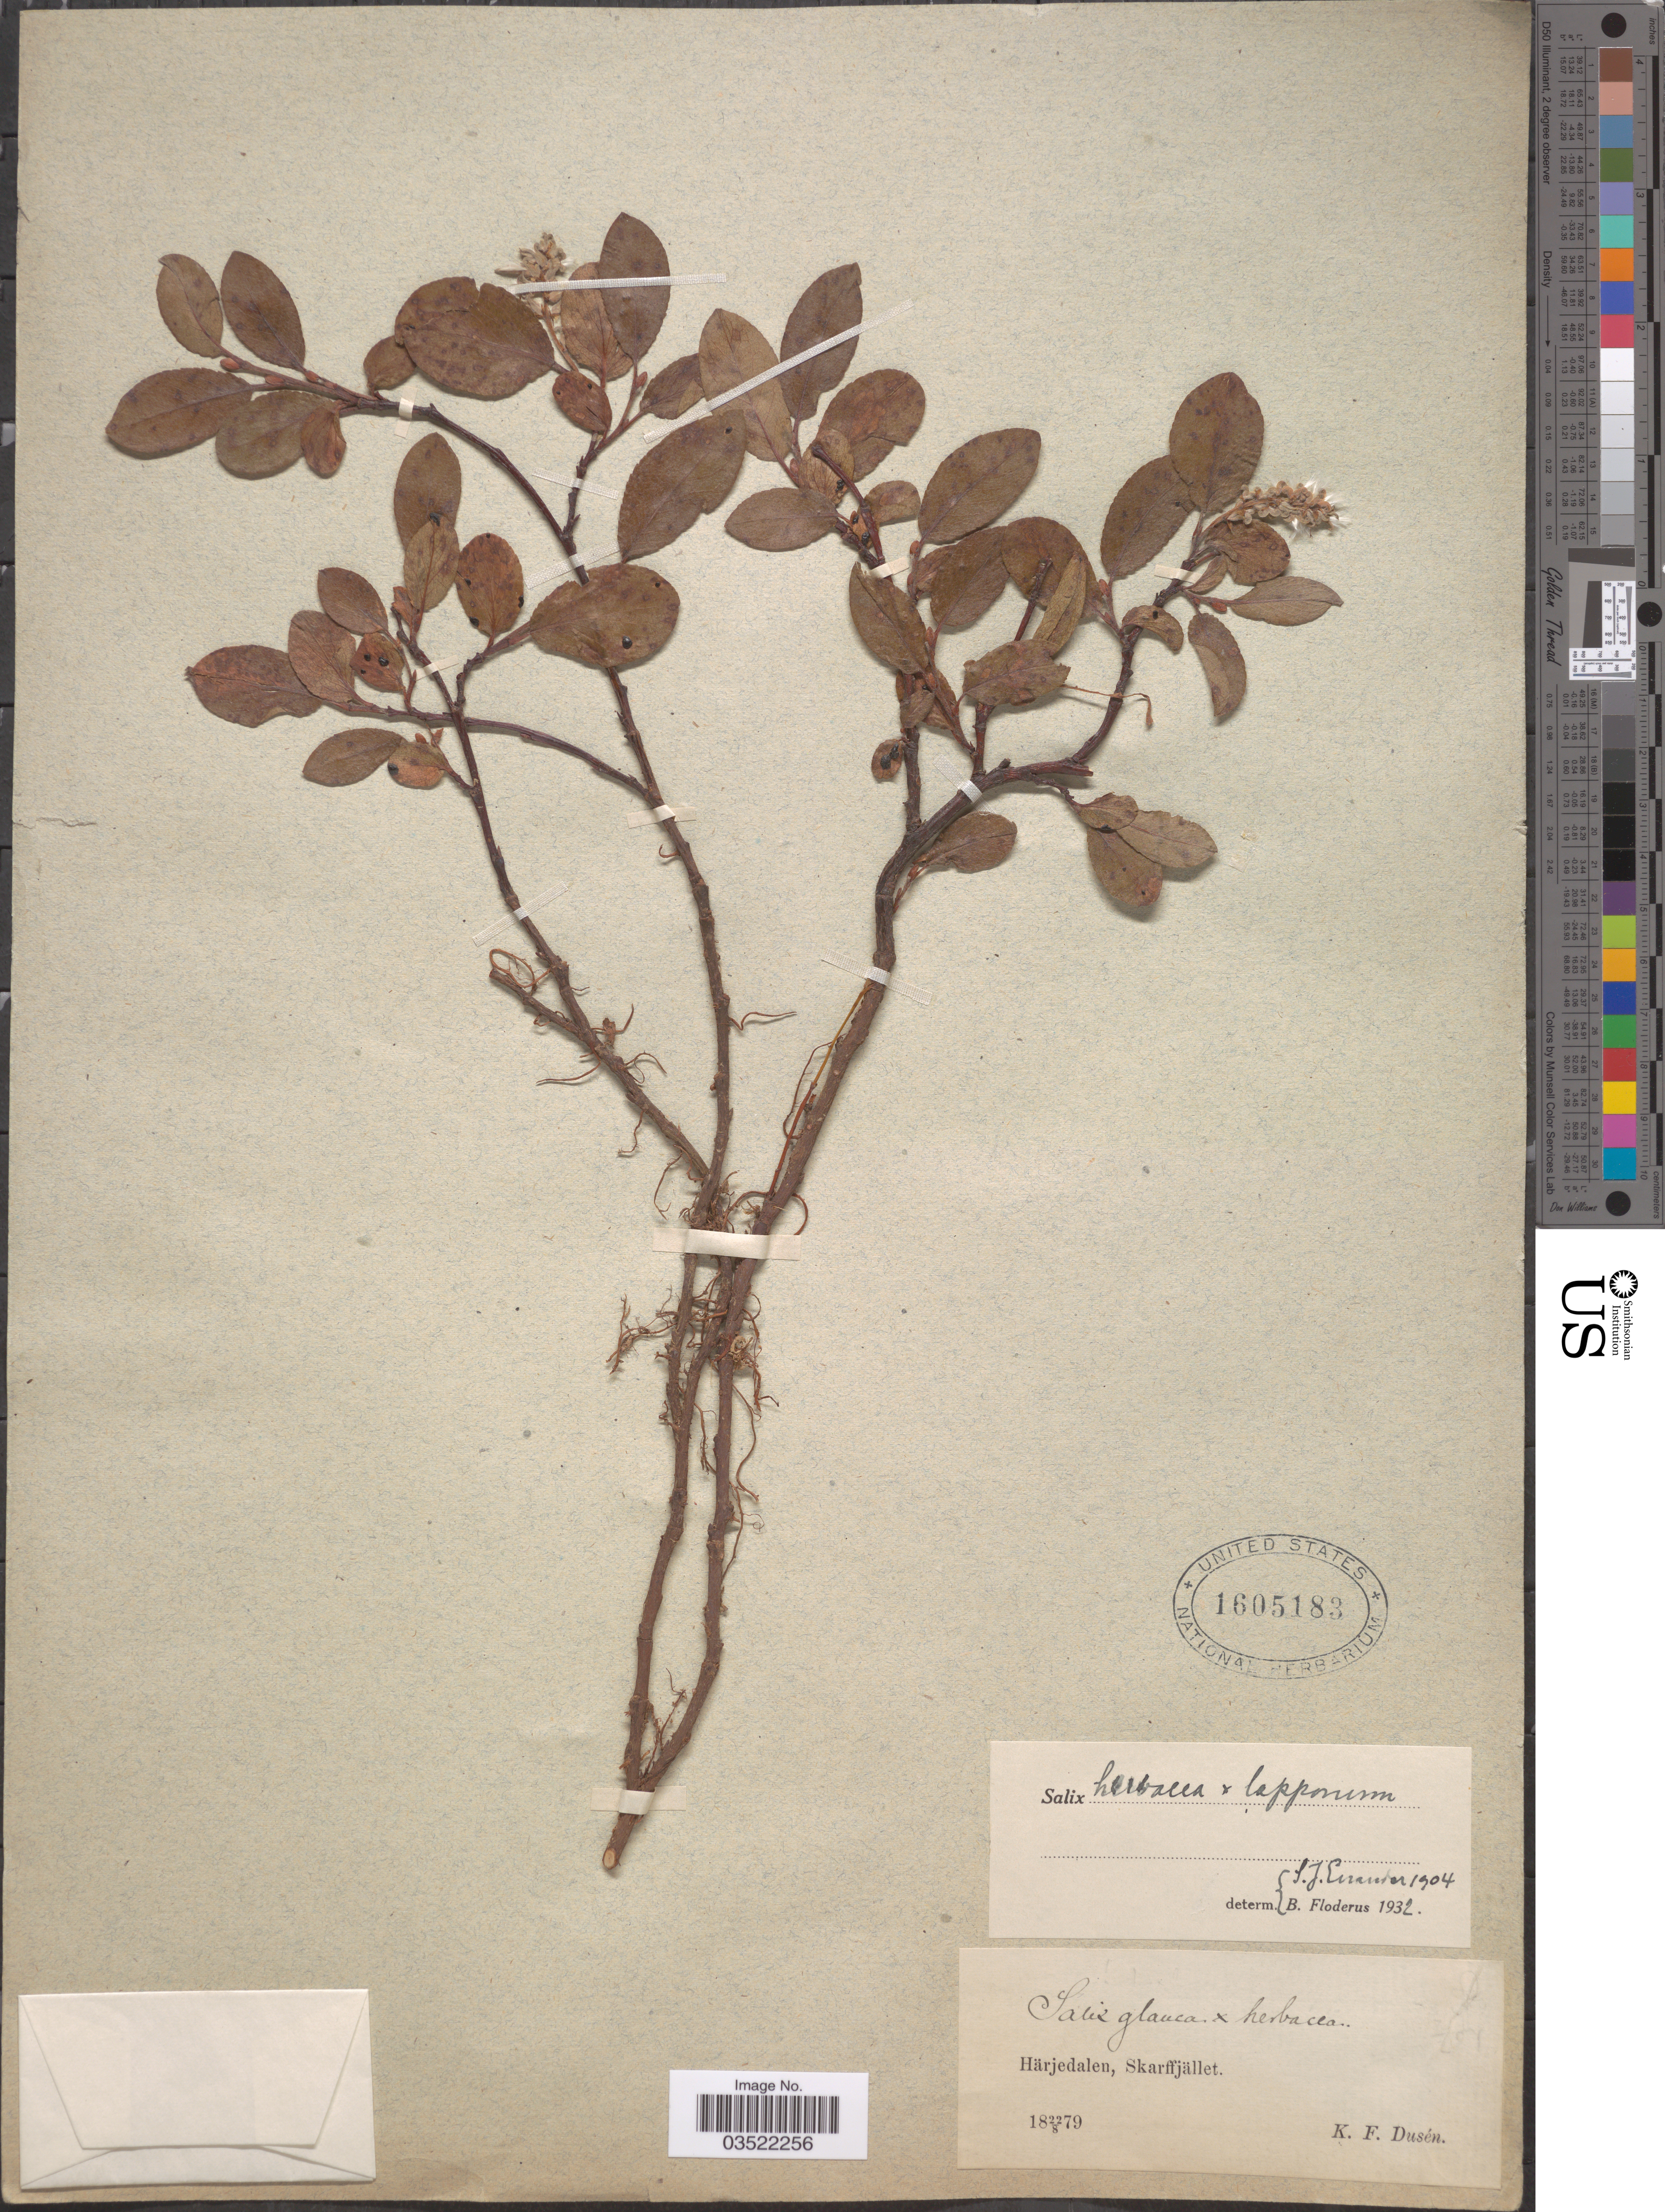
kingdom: Plantae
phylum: Tracheophyta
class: Magnoliopsida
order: Malpighiales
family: Salicaceae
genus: Salix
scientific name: Salix herbacea x S. lapponum L.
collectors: K. Dusén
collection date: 1879-08-22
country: Sweden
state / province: Jamtland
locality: Härjedalen, Skarffjället.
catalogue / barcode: US 1605183